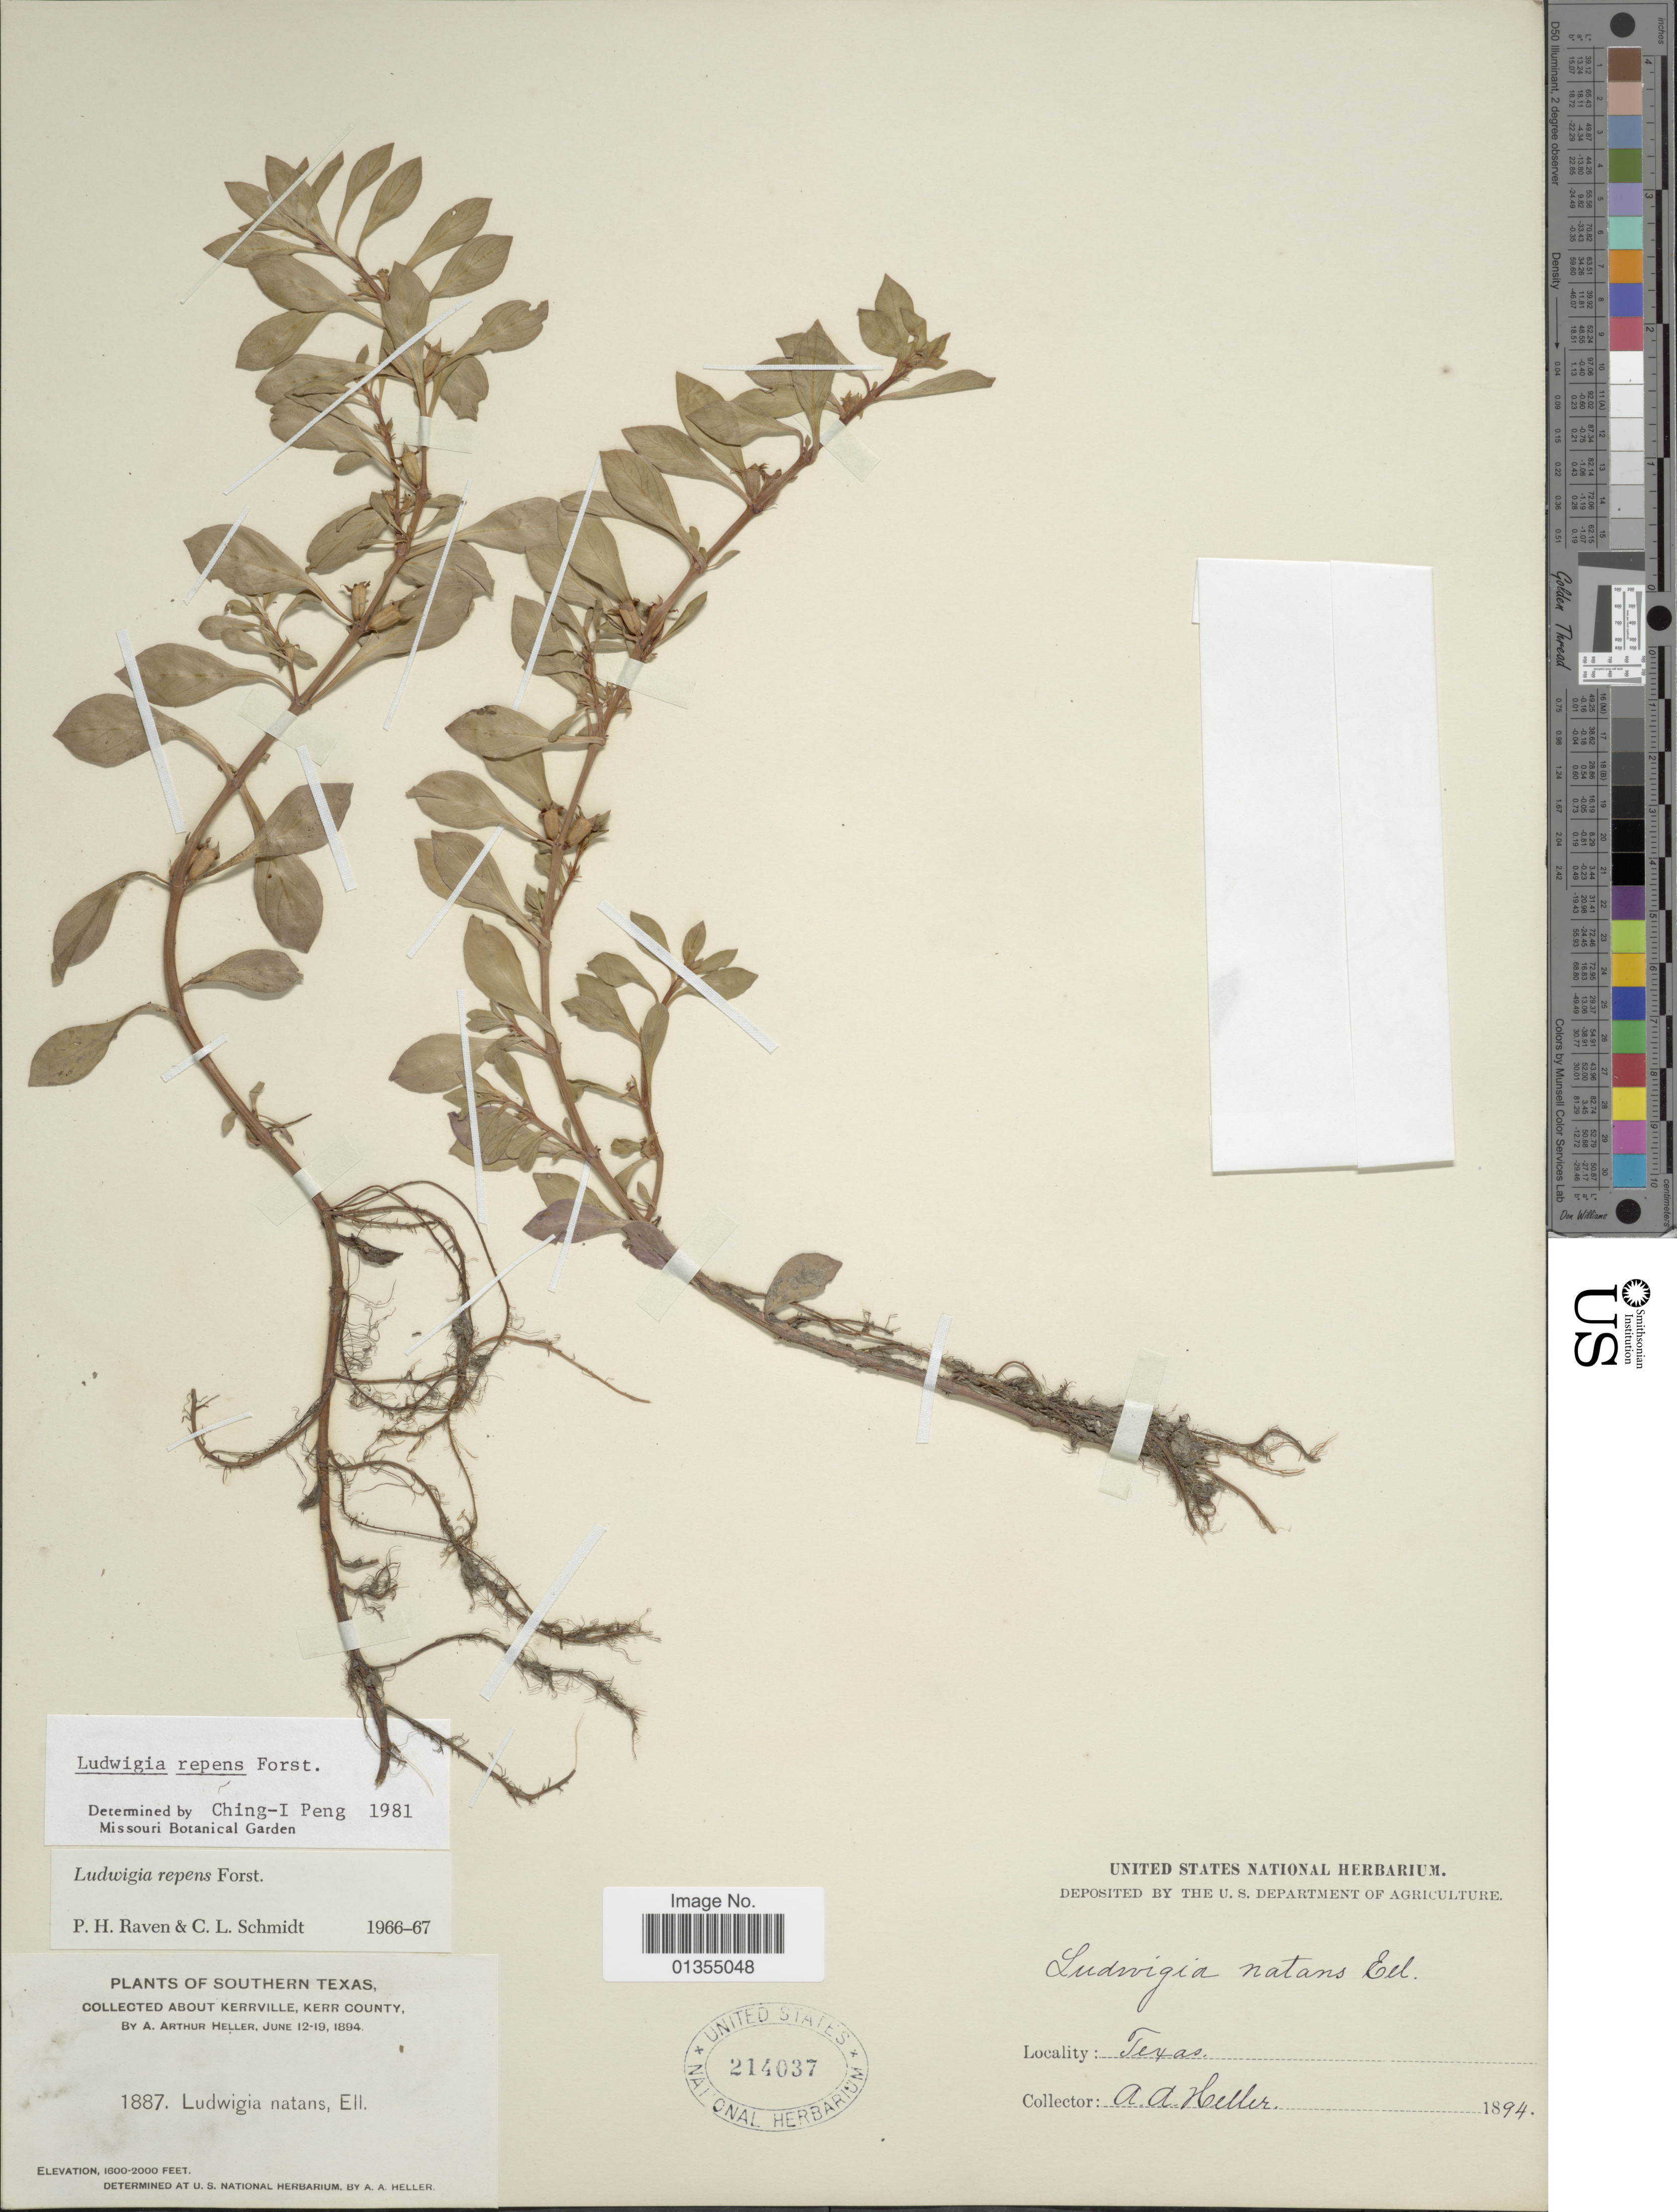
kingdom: Plantae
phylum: Tracheophyta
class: Magnoliopsida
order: Myrtales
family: Onagraceae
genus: Ludwigia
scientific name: Ludwigia repens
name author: J.R. Forst.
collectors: A. A. Heller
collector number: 1887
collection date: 1894-06-12/1894-06-19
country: United States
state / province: Texas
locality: Southern Texas, about Kerrville, Kerr County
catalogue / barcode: US 214037